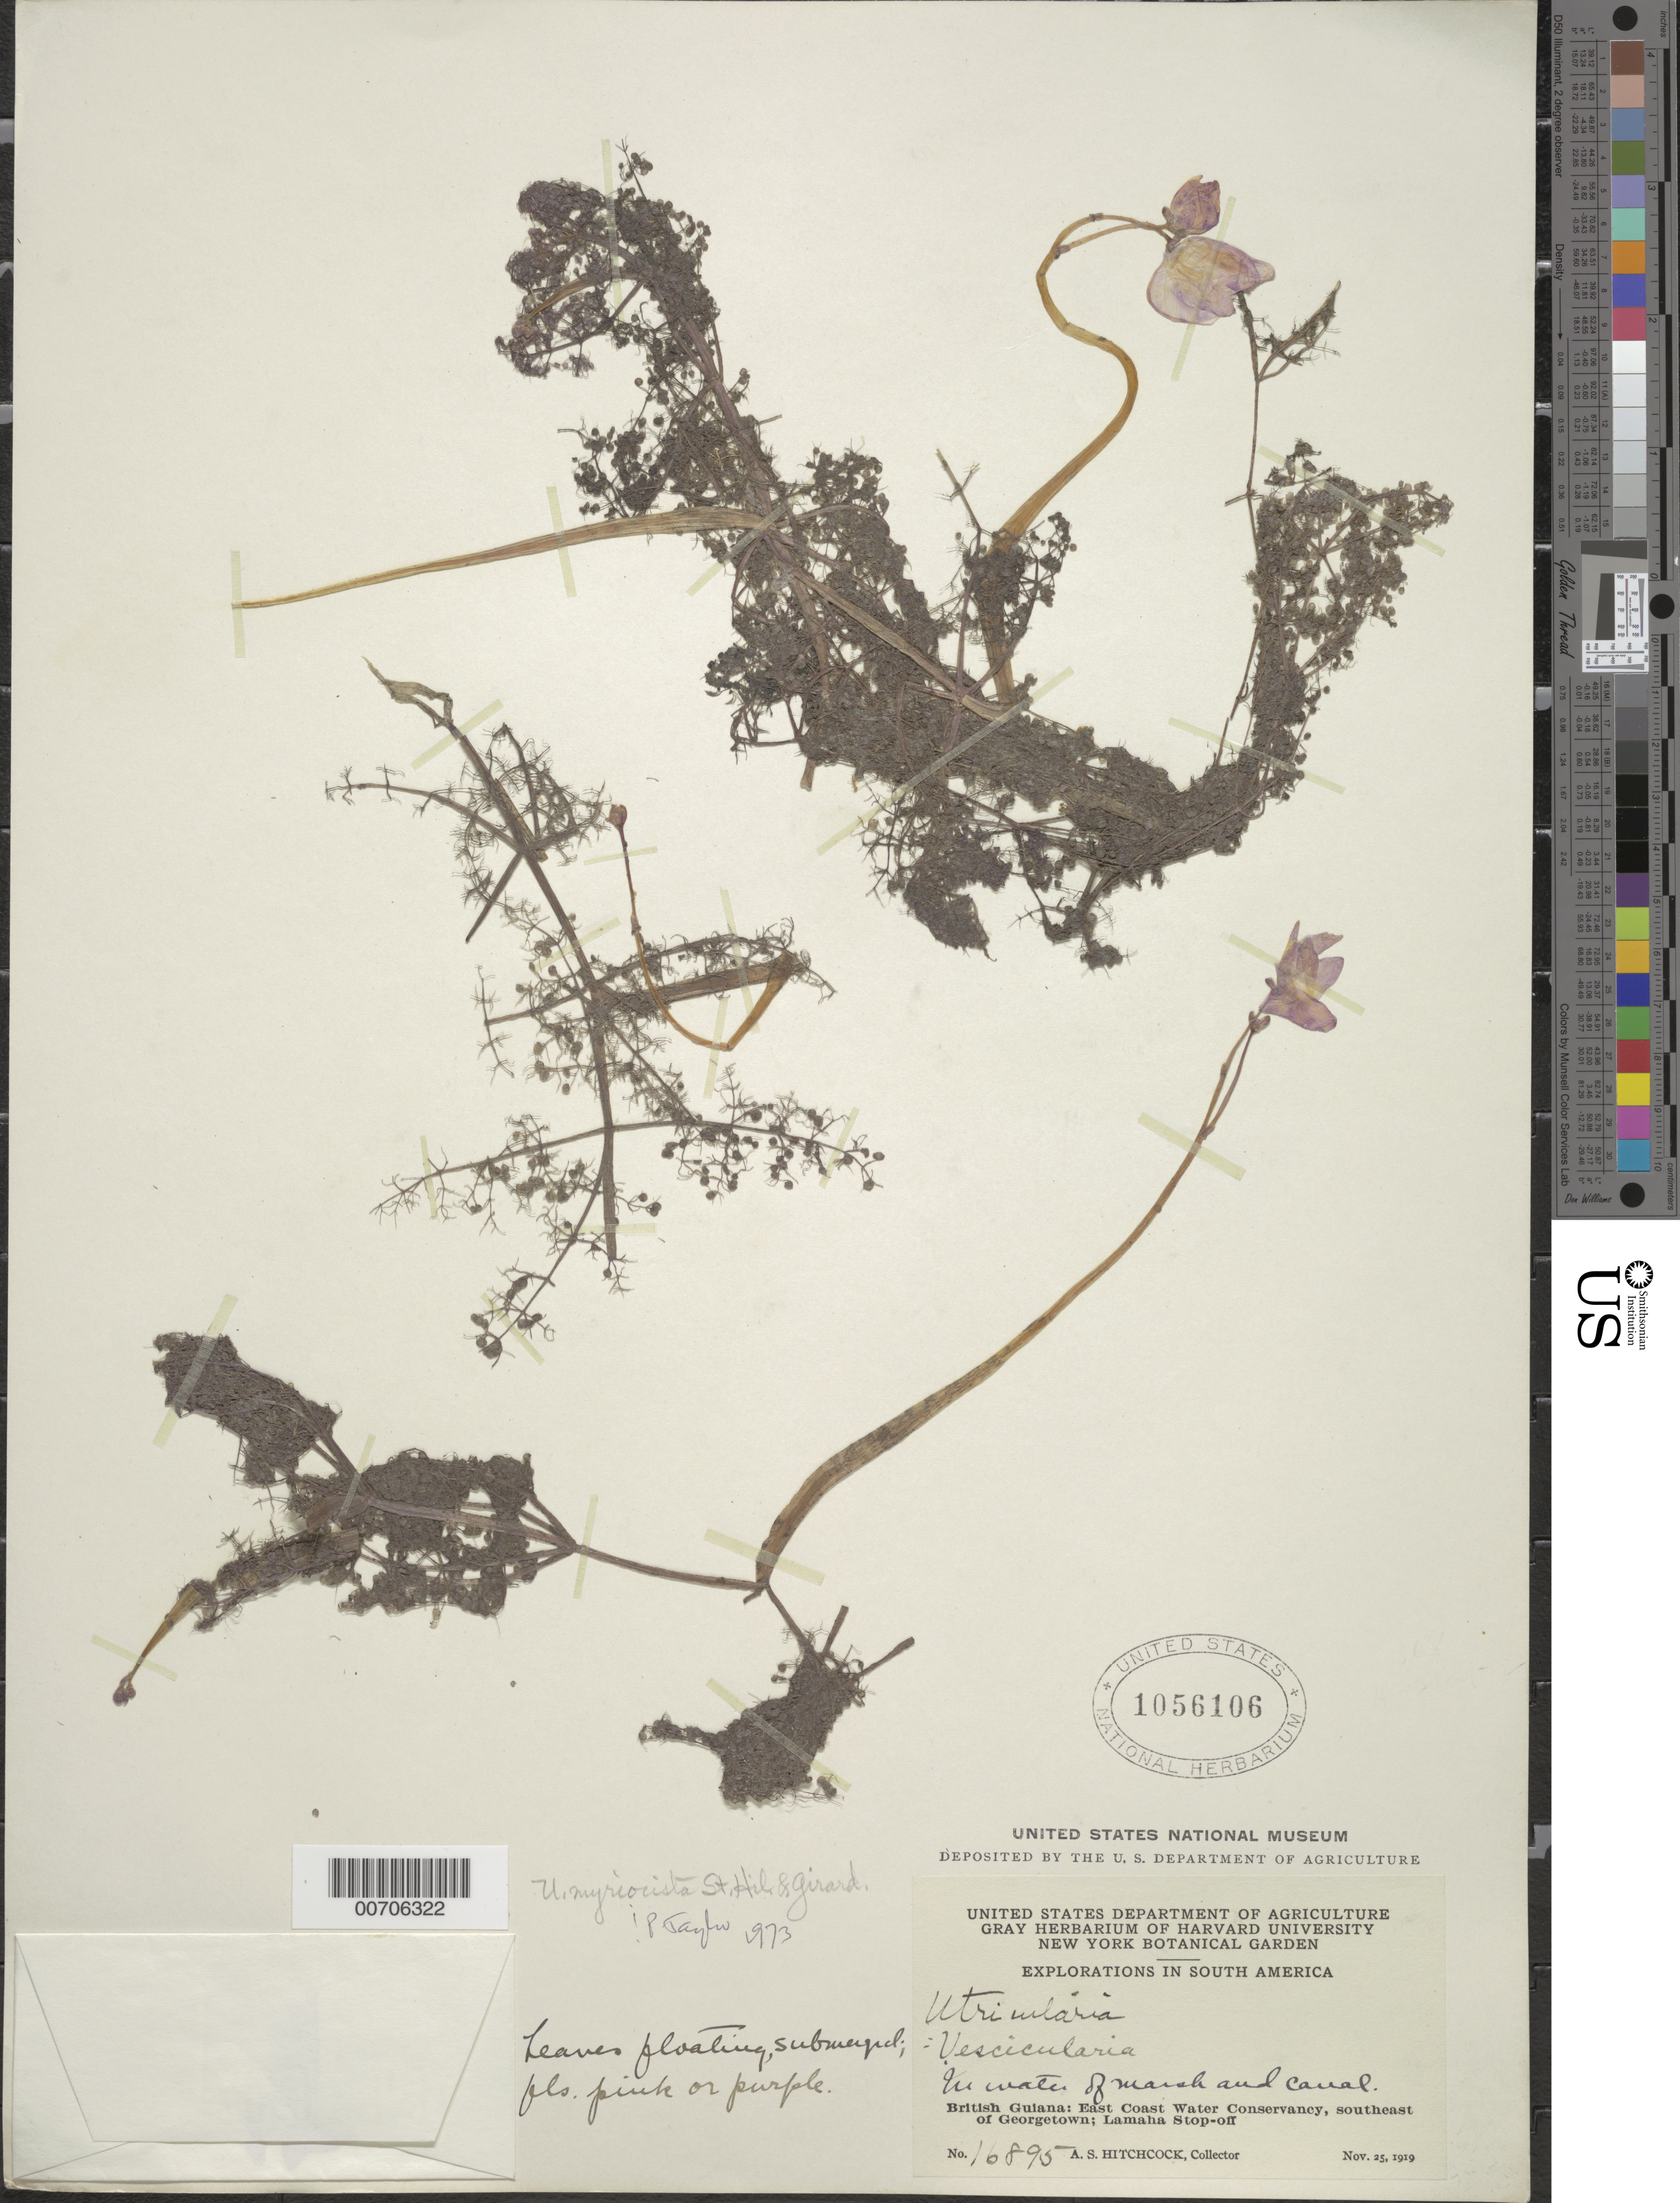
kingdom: Plantae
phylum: Tracheophyta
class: Magnoliopsida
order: Lamiales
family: Lentibulariaceae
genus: Utricularia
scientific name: Utricularia myriocista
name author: A. St.-Hil. & Girard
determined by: Taylor, P.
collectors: A. S. Hitchcock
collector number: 16895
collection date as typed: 25-Nov-19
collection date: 1919-11-25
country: Guyana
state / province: Demerara-Mahaica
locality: Lamaha Stop-Off, Georgetown, SE of, East Coast Water Conservancy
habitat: In water of marsh and canal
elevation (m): -2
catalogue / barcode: US 1056106